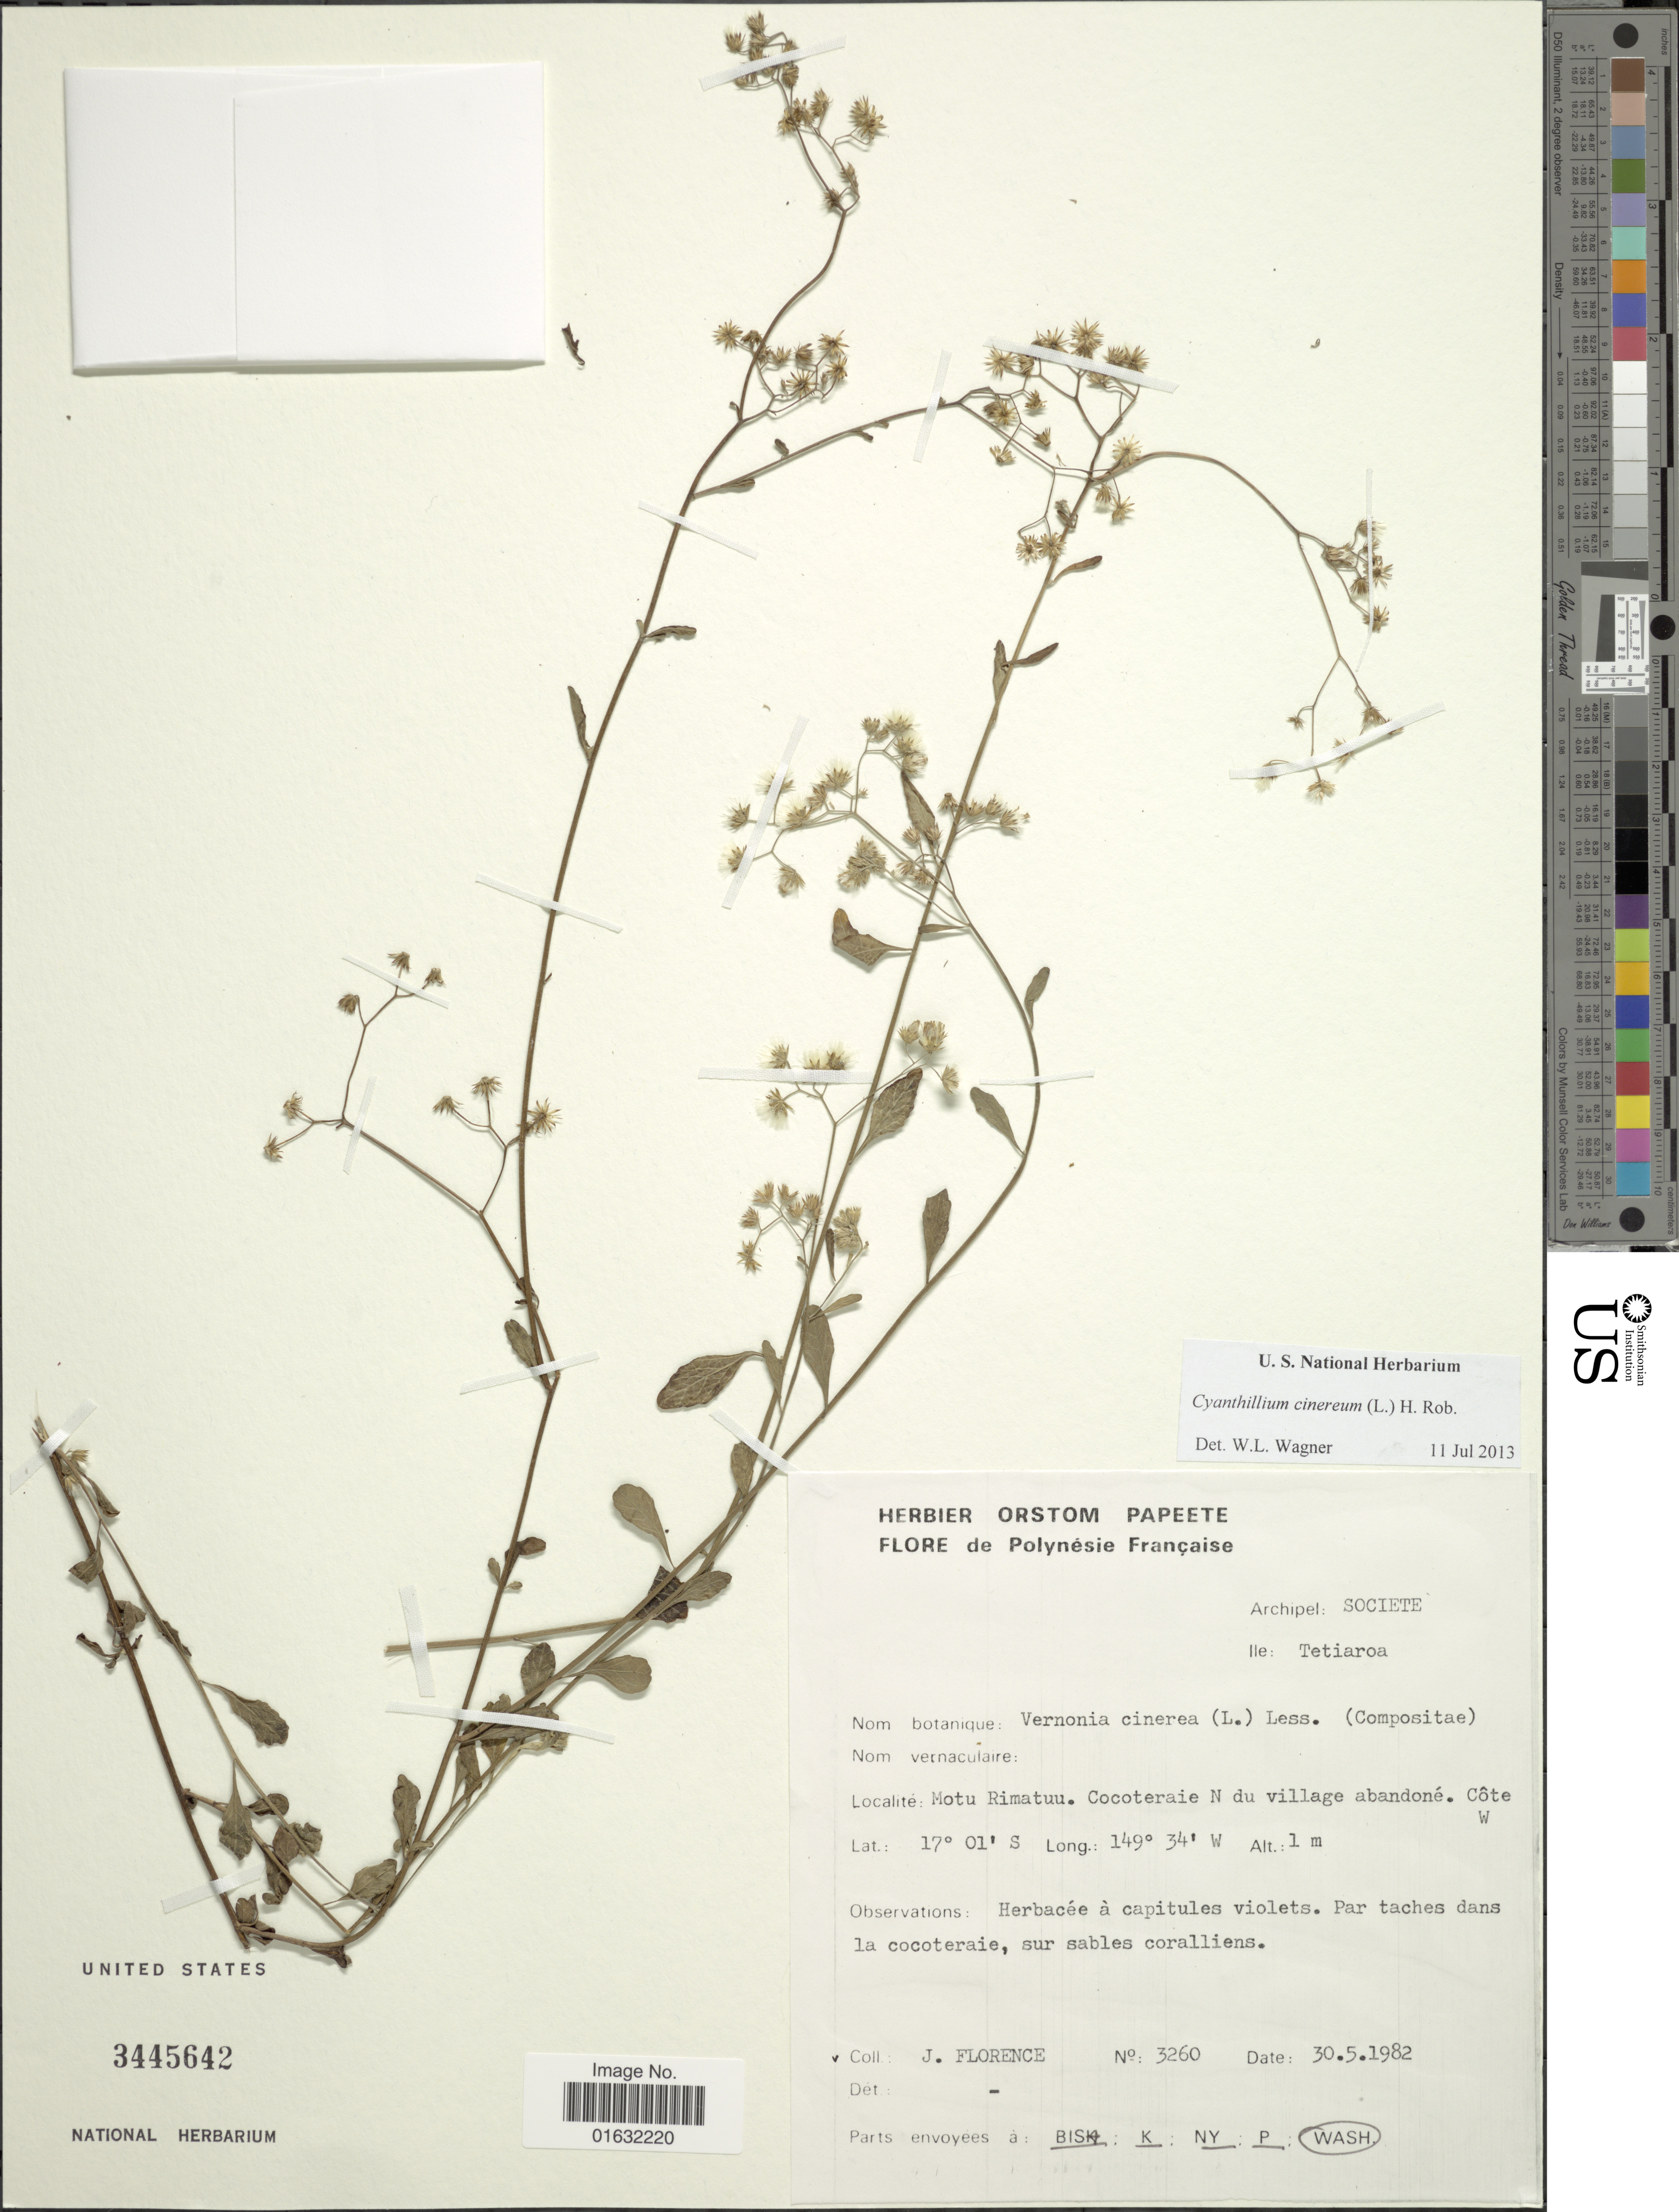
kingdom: Plantae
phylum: Tracheophyta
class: Magnoliopsida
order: Asterales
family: Asteraceae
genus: Cyanthillium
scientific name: Cyanthillium cinereum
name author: (L.) H. Rob.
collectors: J. Florence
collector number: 3260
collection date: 1982-05-30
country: French Polynesia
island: Tetiaroa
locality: Archipel Societe, Ile Tetiaroa, Motu Rimatu, Cocoteraie N du village abandoned, Cote W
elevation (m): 1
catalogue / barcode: US 3445642